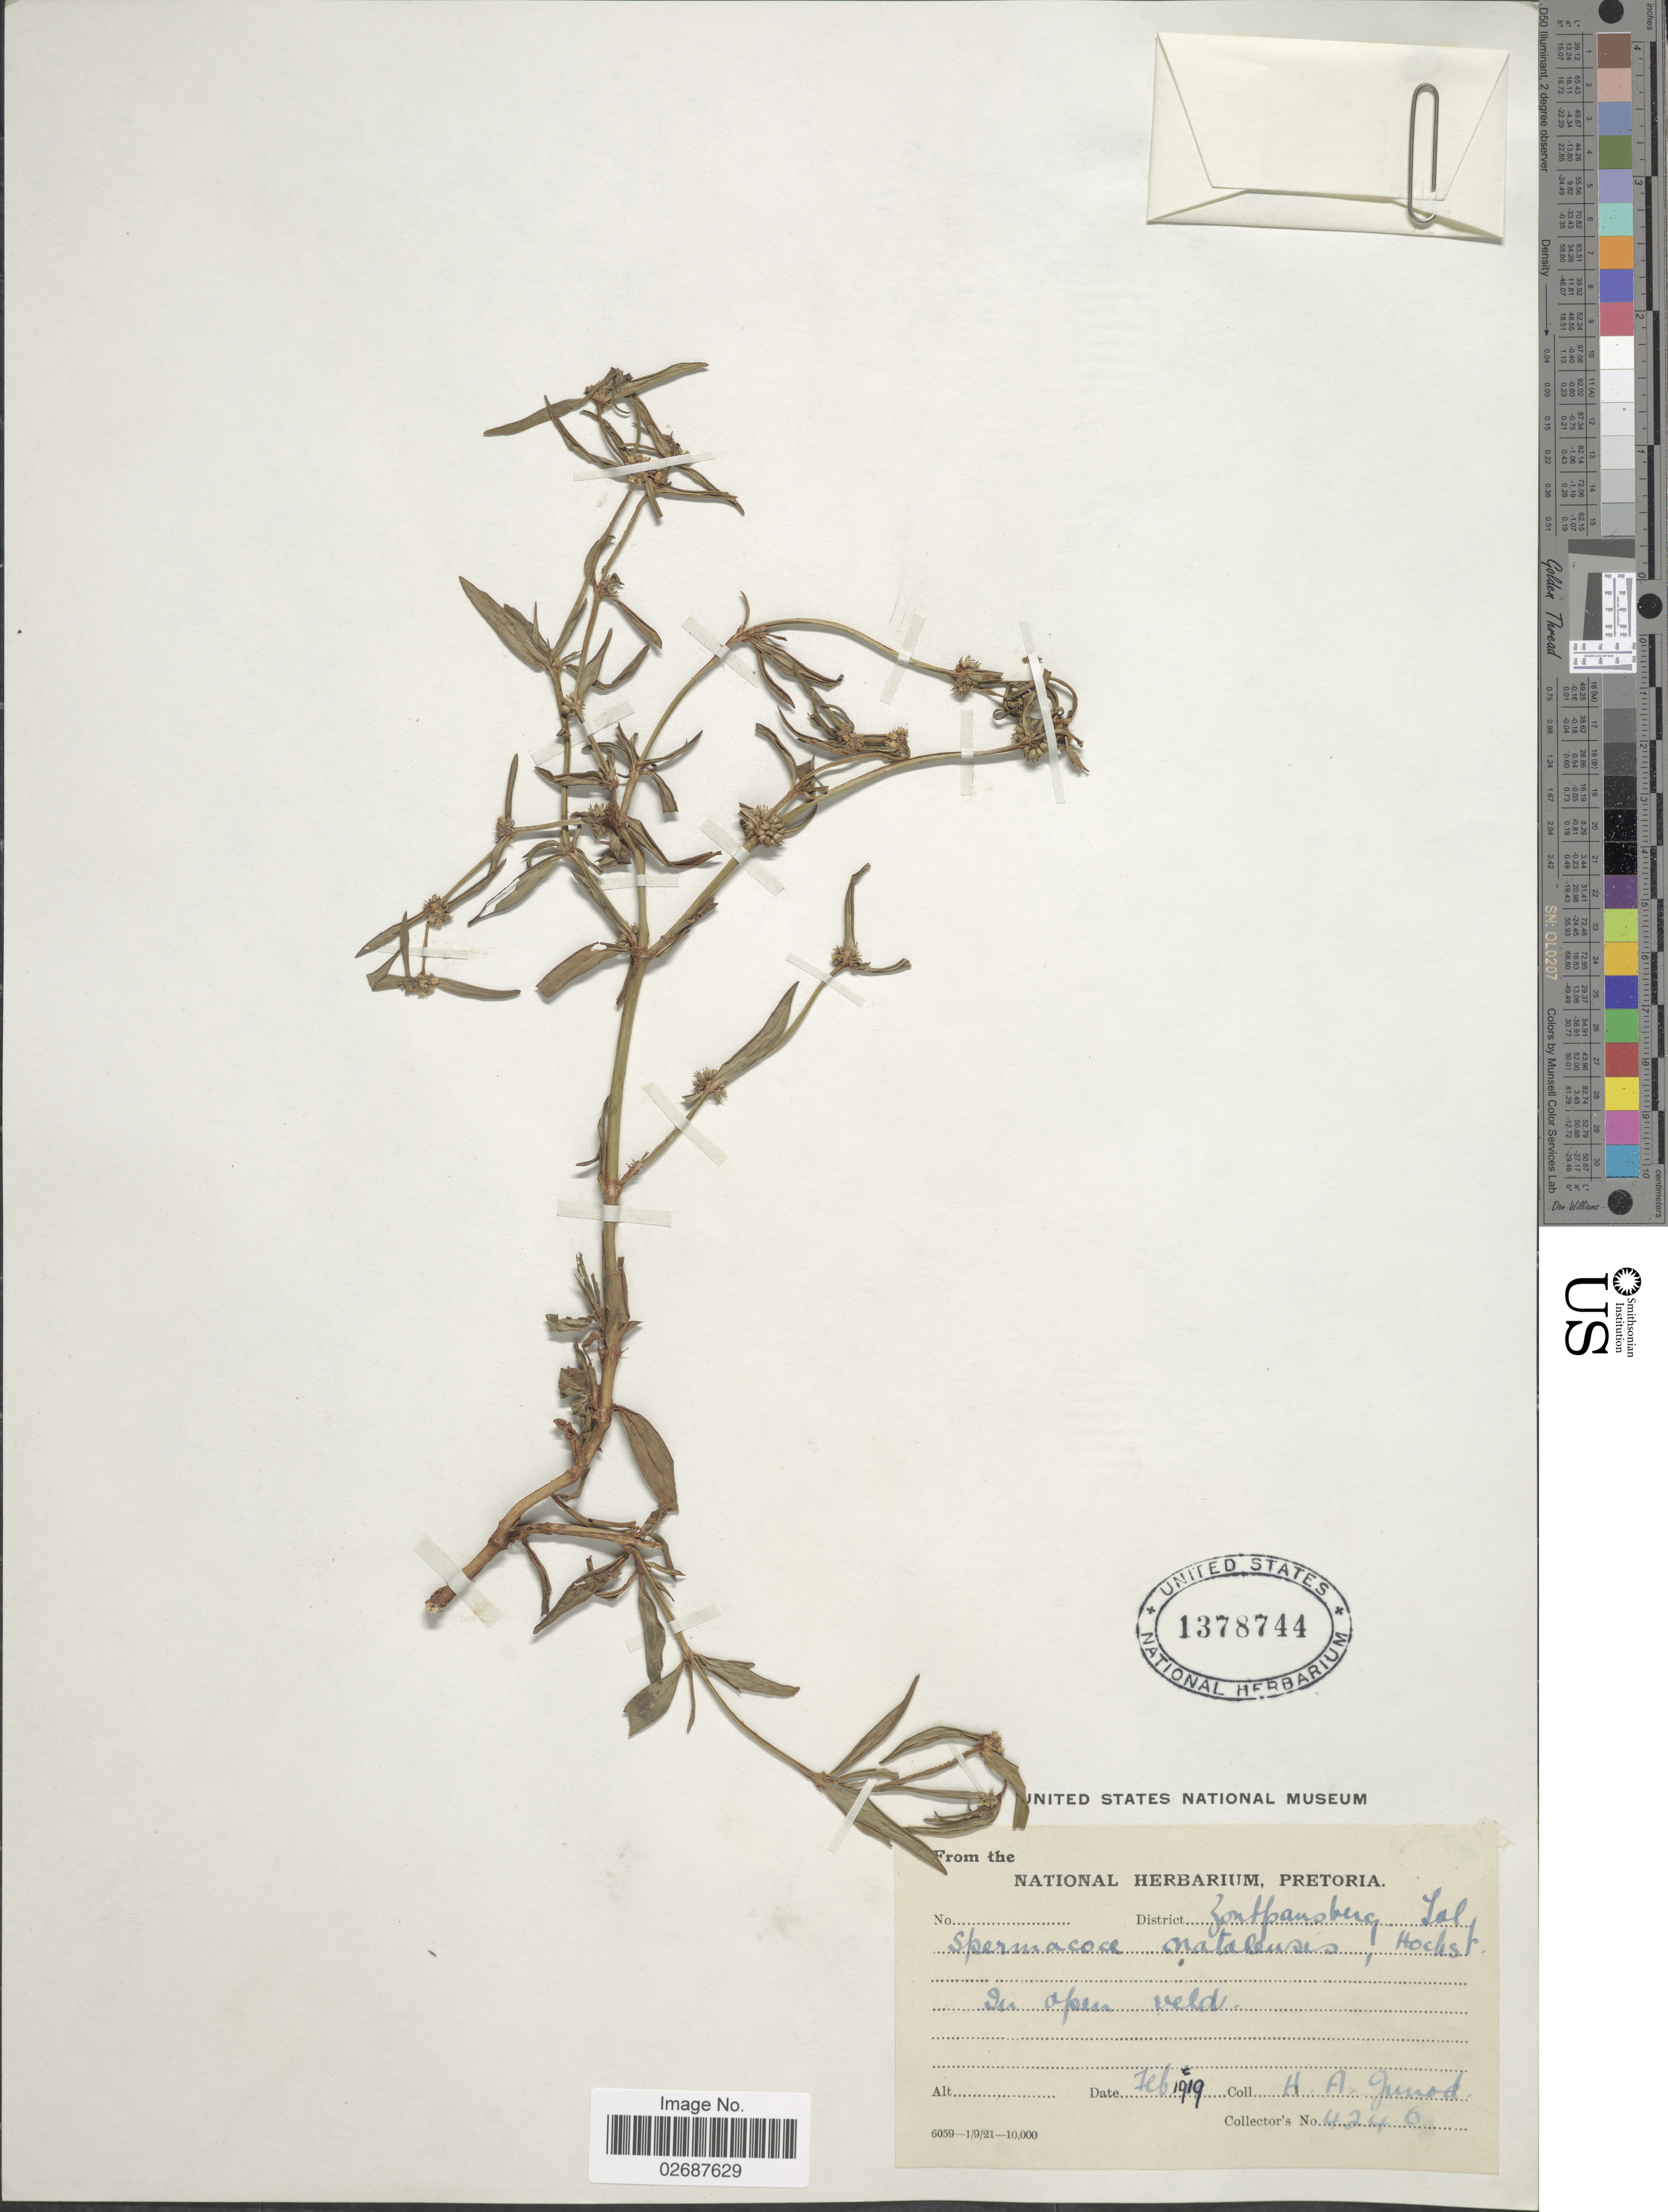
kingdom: Plantae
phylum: Tracheophyta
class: Magnoliopsida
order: Gentianales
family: Rubiaceae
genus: Borreria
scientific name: Borreria natalensis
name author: (Hochst.) K. Schum. ex S. Moore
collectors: H. Junod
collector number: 4246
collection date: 1919-02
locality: District Zoutpansberg Tul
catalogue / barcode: US 1378744